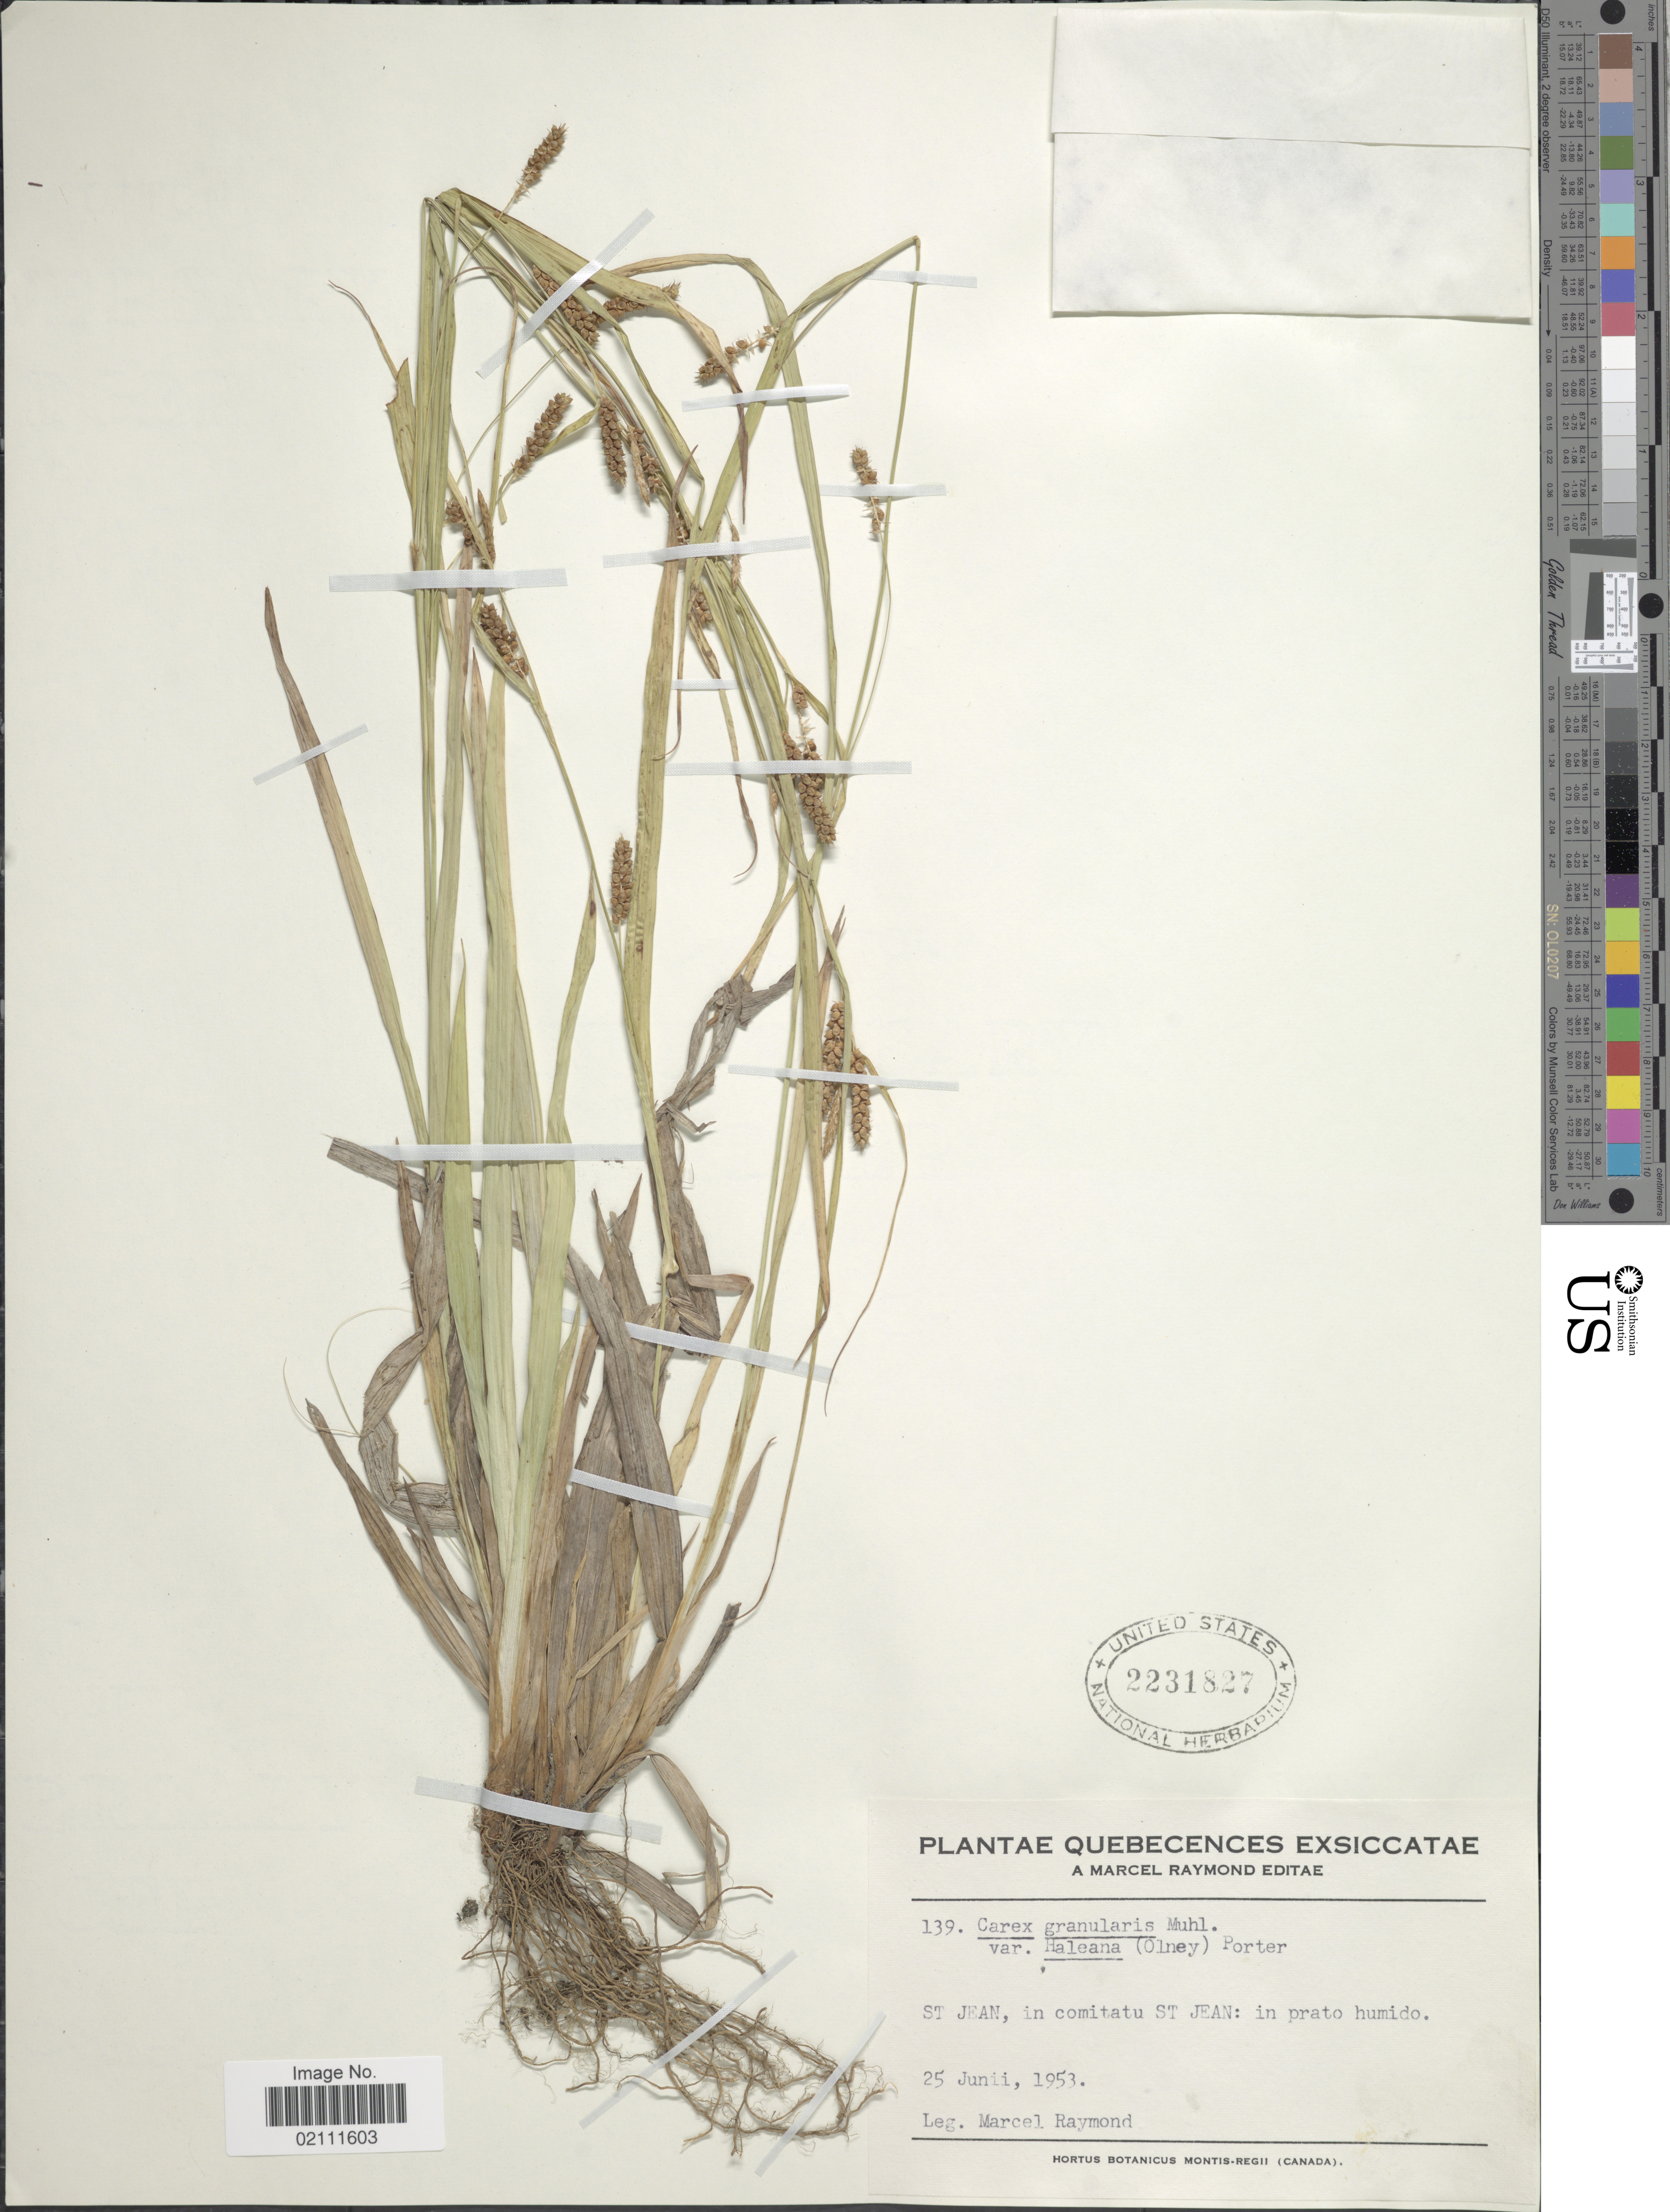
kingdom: Plantae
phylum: Tracheophyta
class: Liliopsida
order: Poales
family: Cyperaceae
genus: Carex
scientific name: Carex granularis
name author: Muhl. ex Willd.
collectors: M. Raymond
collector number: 139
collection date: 1953-06-25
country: Canada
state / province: Quebec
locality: Quebecenses, St Jean, in comitatu St Jean: in prato humido.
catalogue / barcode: US 2231827